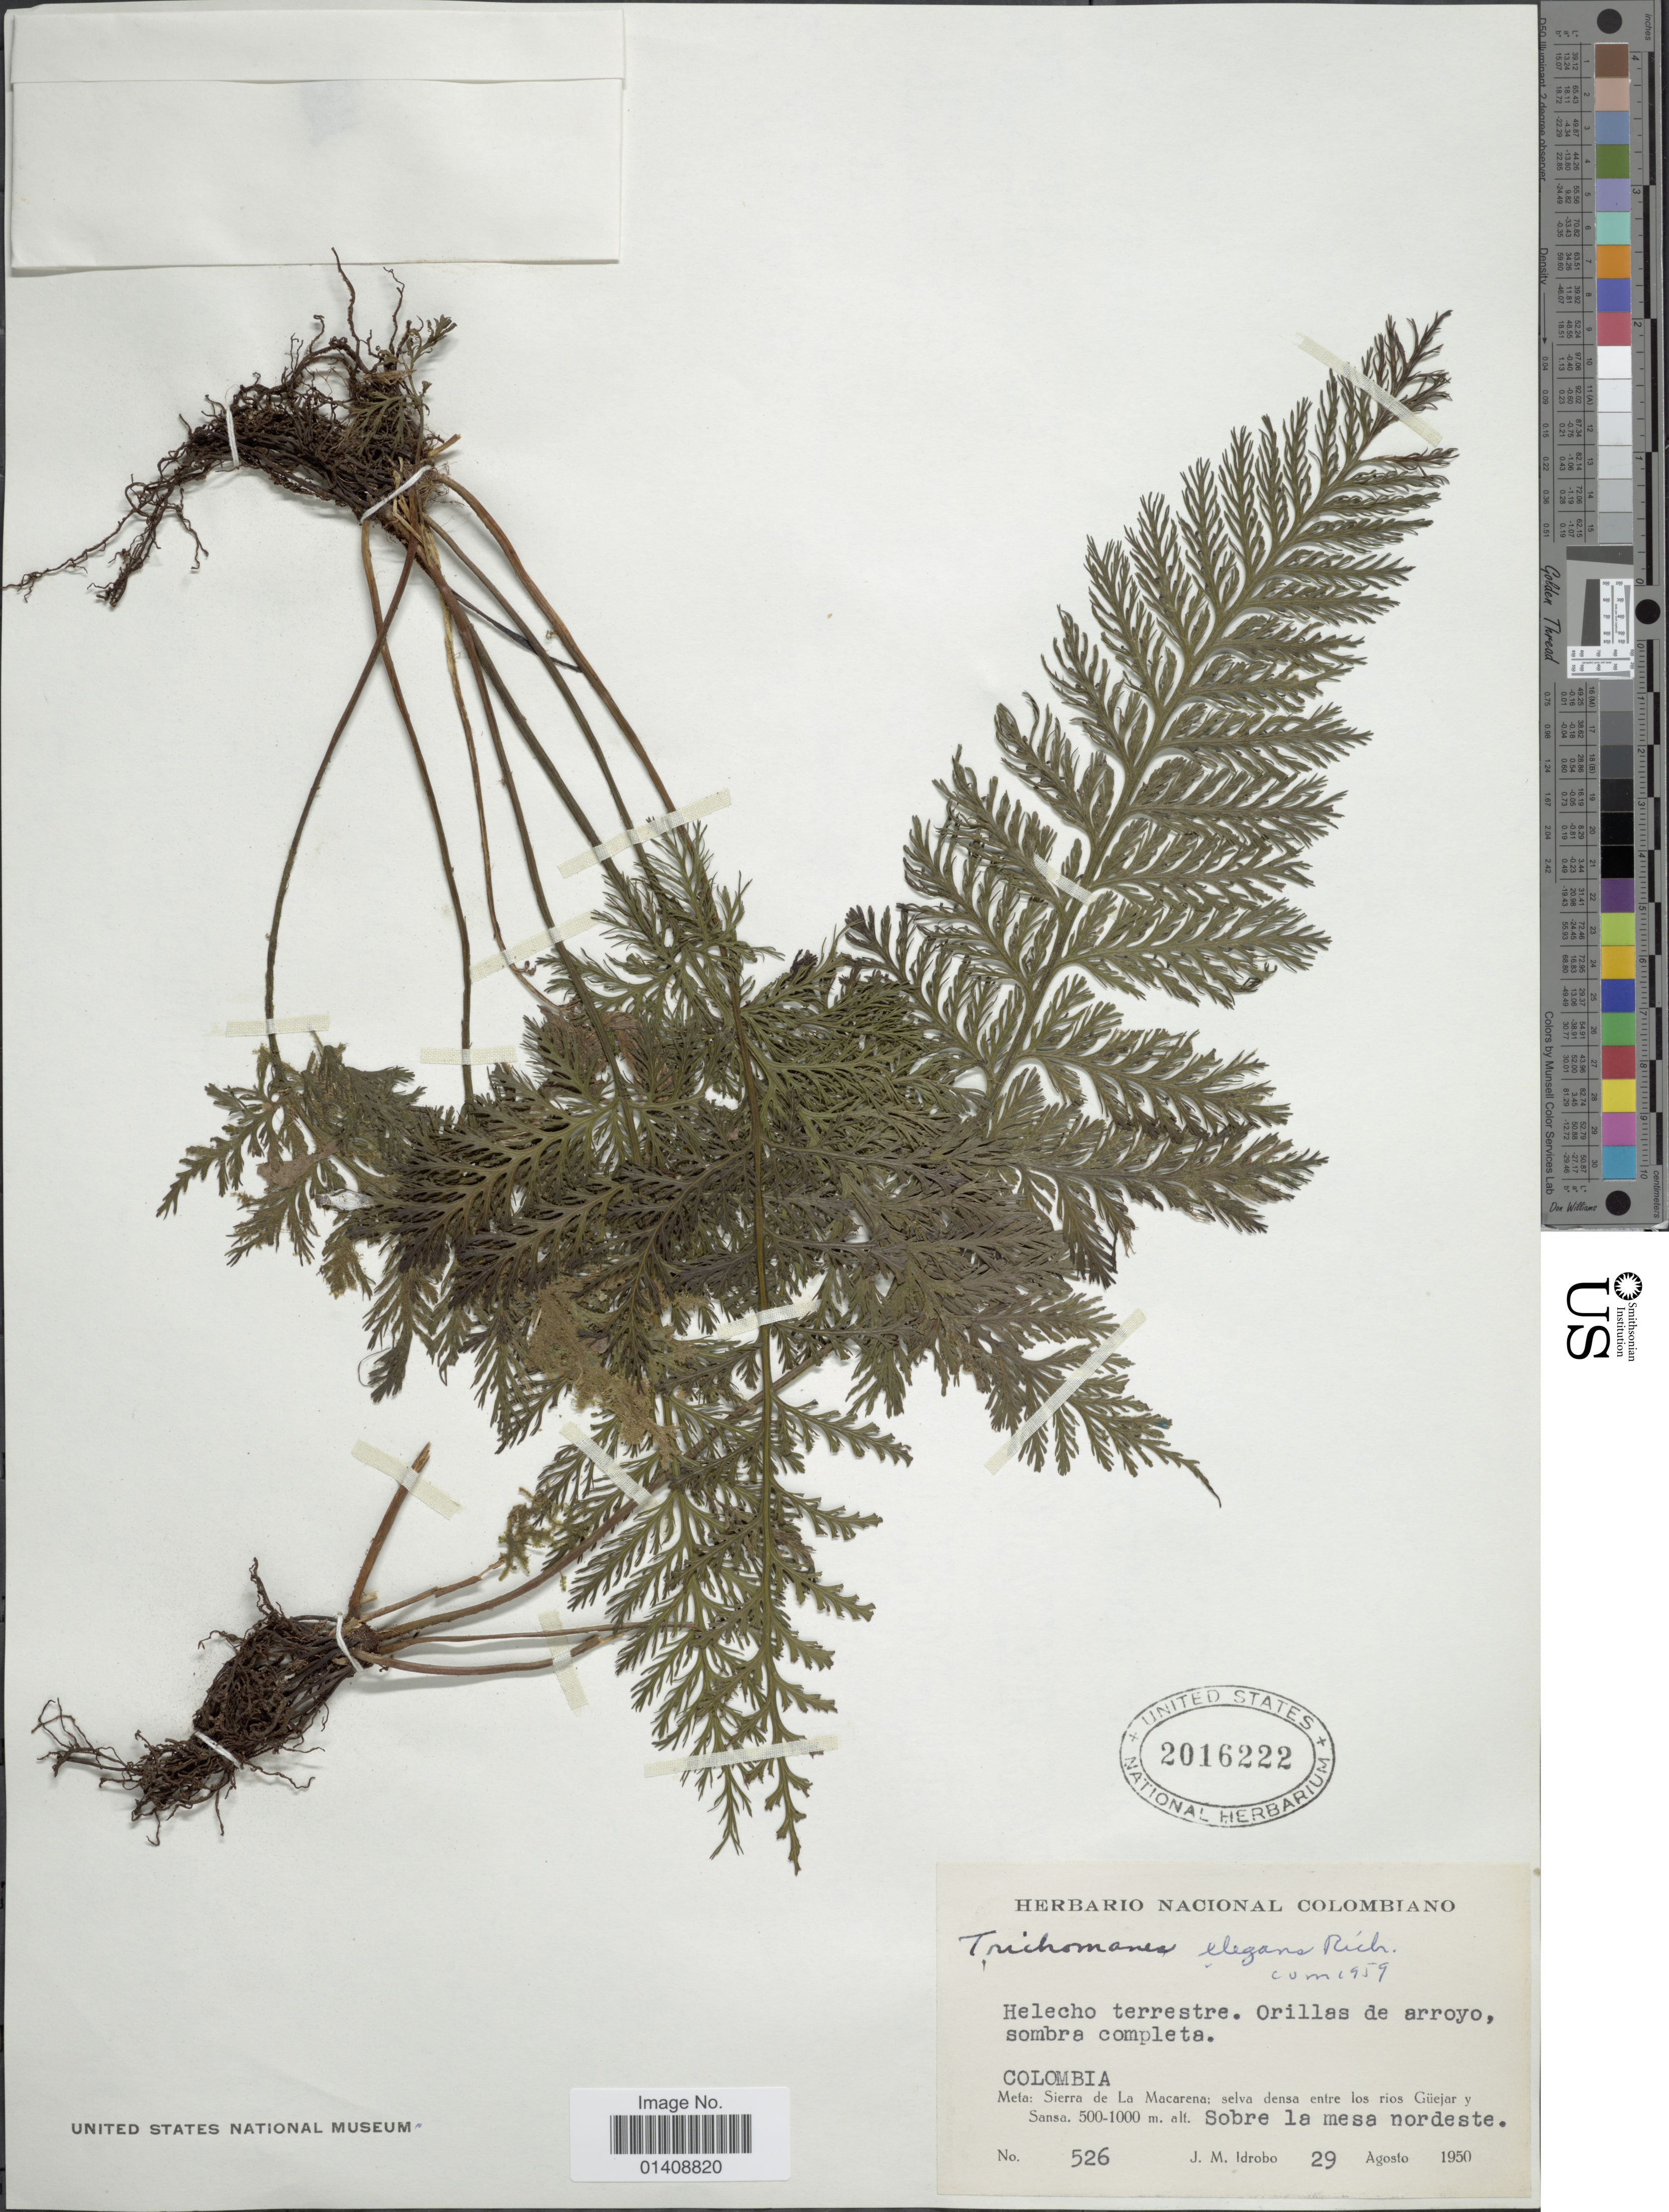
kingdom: Plantae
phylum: Tracheophyta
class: Polypodiopsida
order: Hymenophyllales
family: Hymenophyllaceae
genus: Trichomanes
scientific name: Trichomanes elegans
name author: Rich.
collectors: J. M. Idrobo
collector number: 526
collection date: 1950-08-29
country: Colombia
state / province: Meta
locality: Sierra de La Macarena: selva densa entre los rios Cuijar y Sansa, sobre la mesa nordeste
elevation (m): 500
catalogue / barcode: US 2016222